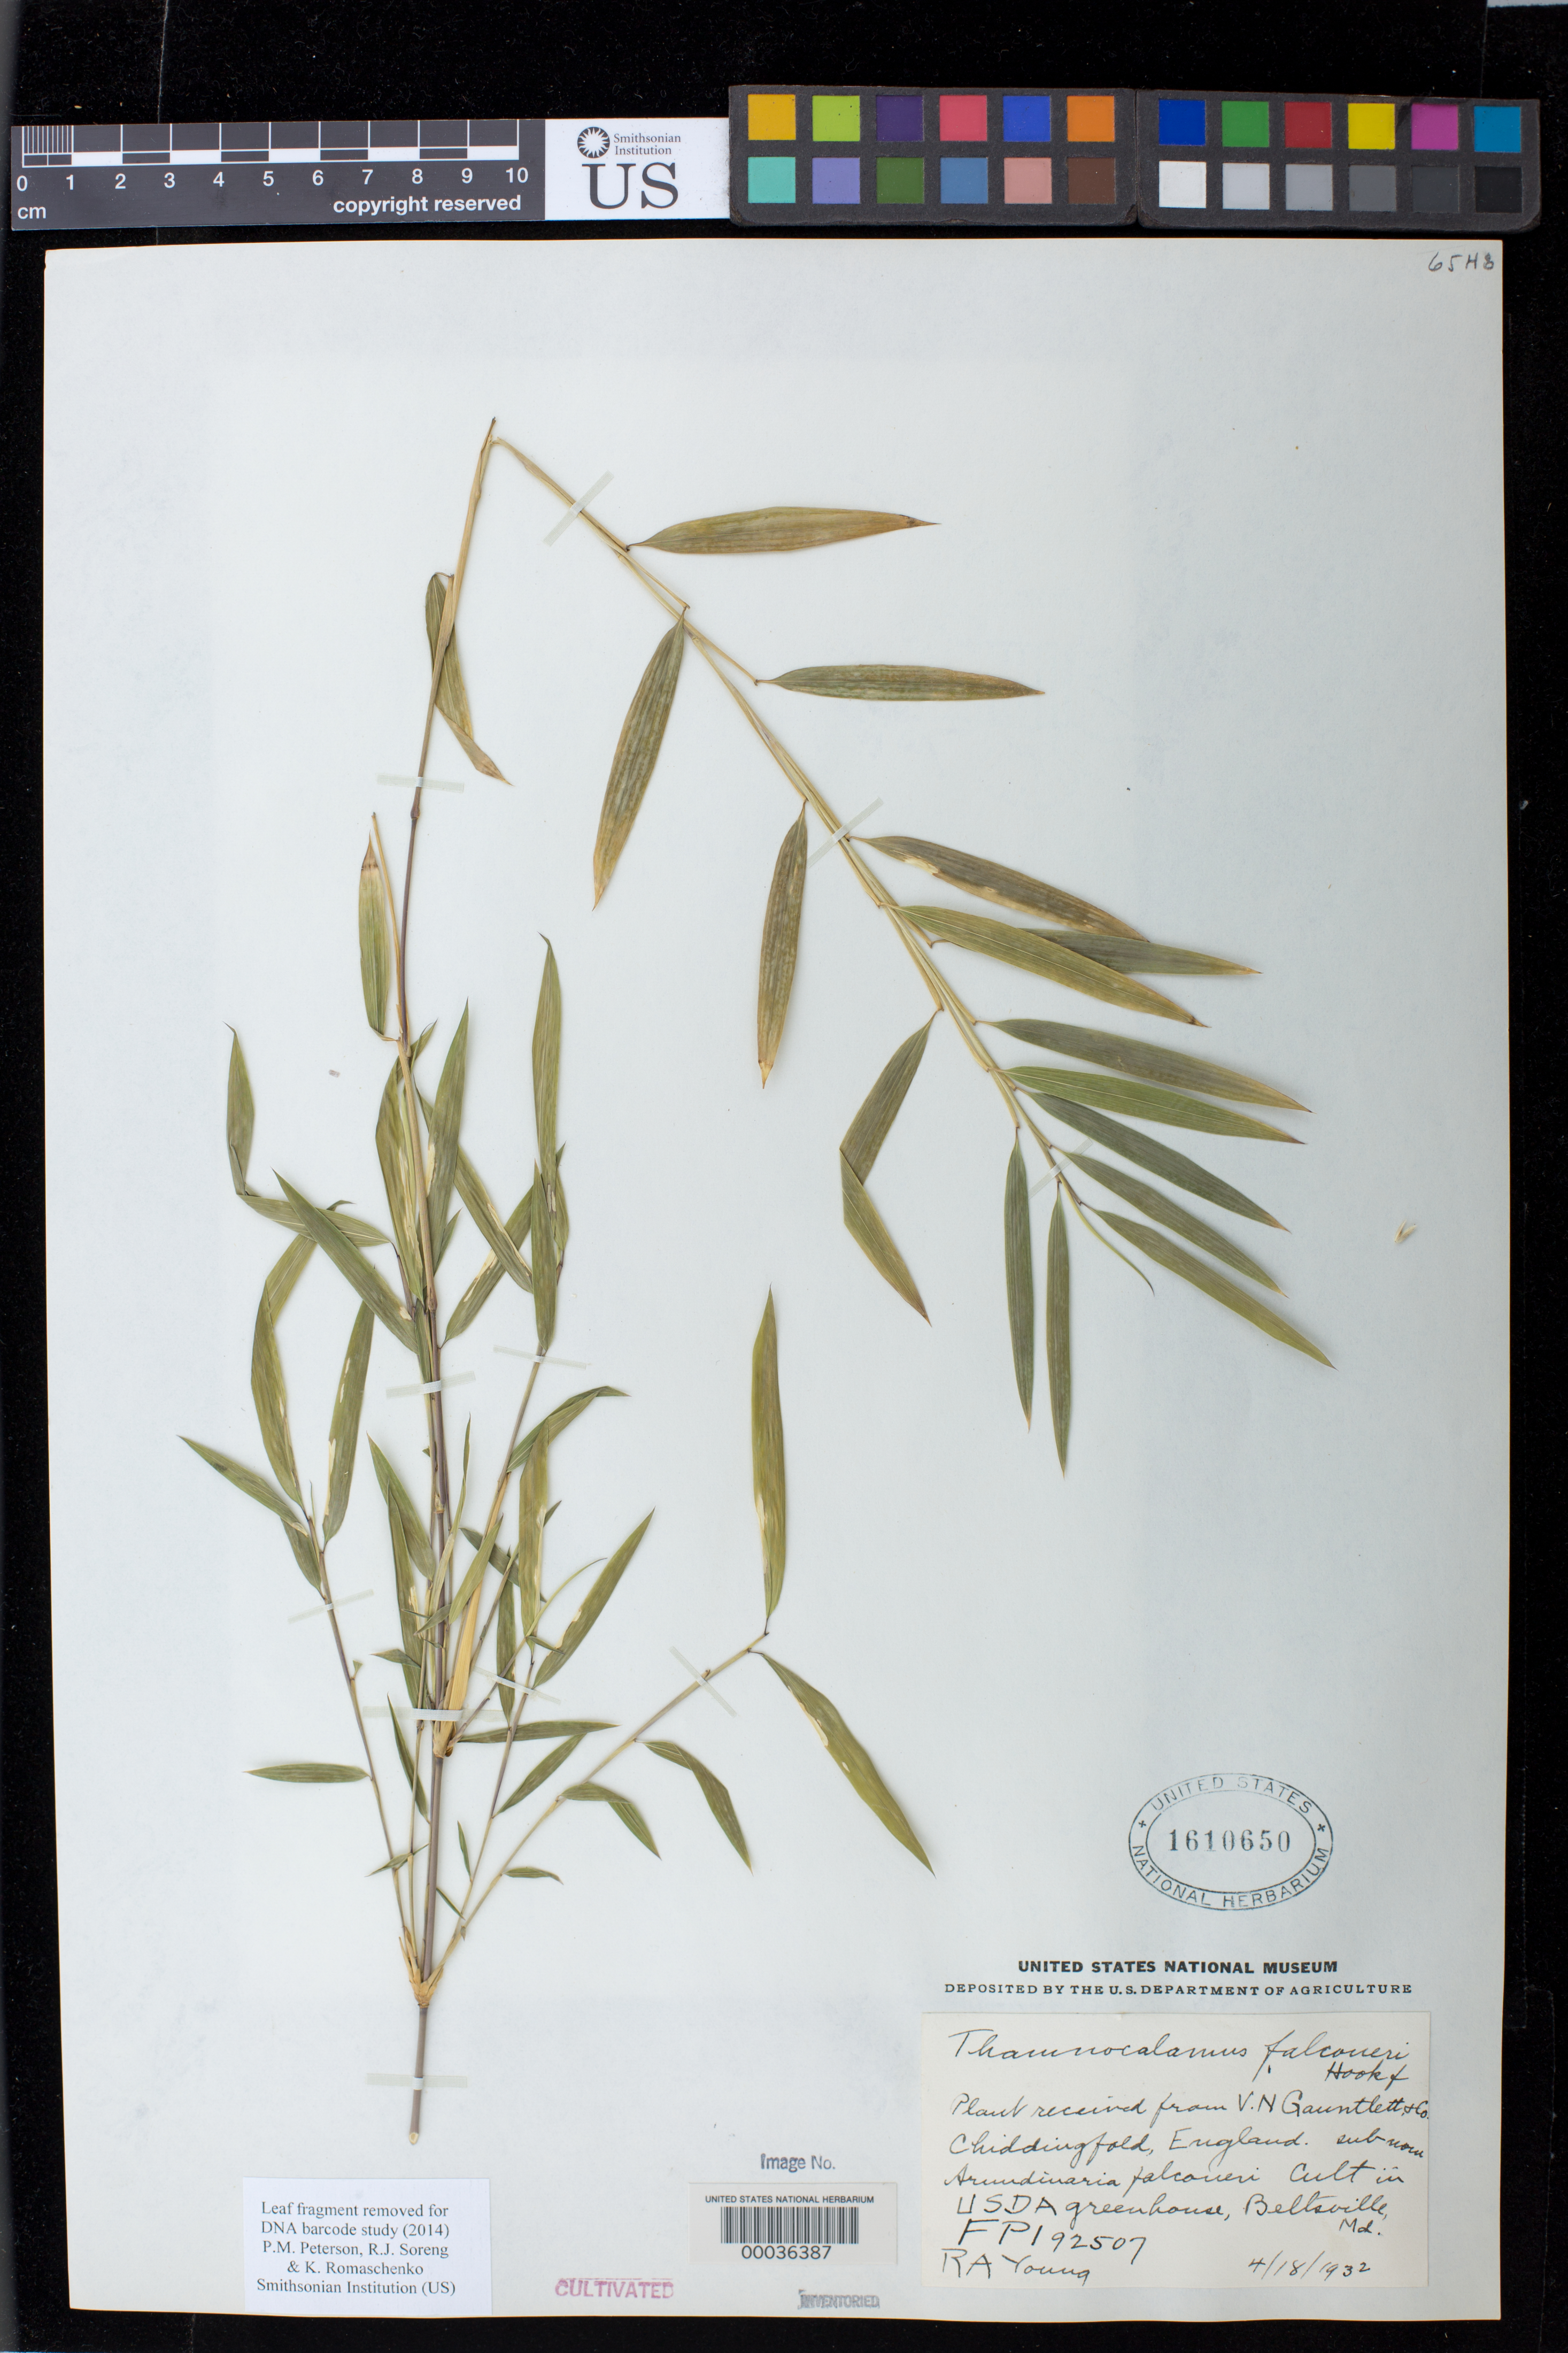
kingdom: Plantae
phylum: Tracheophyta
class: Liliopsida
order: Poales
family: Poaceae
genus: Himalayacalamus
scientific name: Himalayacalamus falconeri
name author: (Munro) Keng f.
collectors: R. A. Young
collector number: Pi 92507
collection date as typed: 18 Apr 1932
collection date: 1932-04-18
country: United States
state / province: Maryland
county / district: Prince George's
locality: Beltsville usda greenhouse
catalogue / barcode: US 1610650